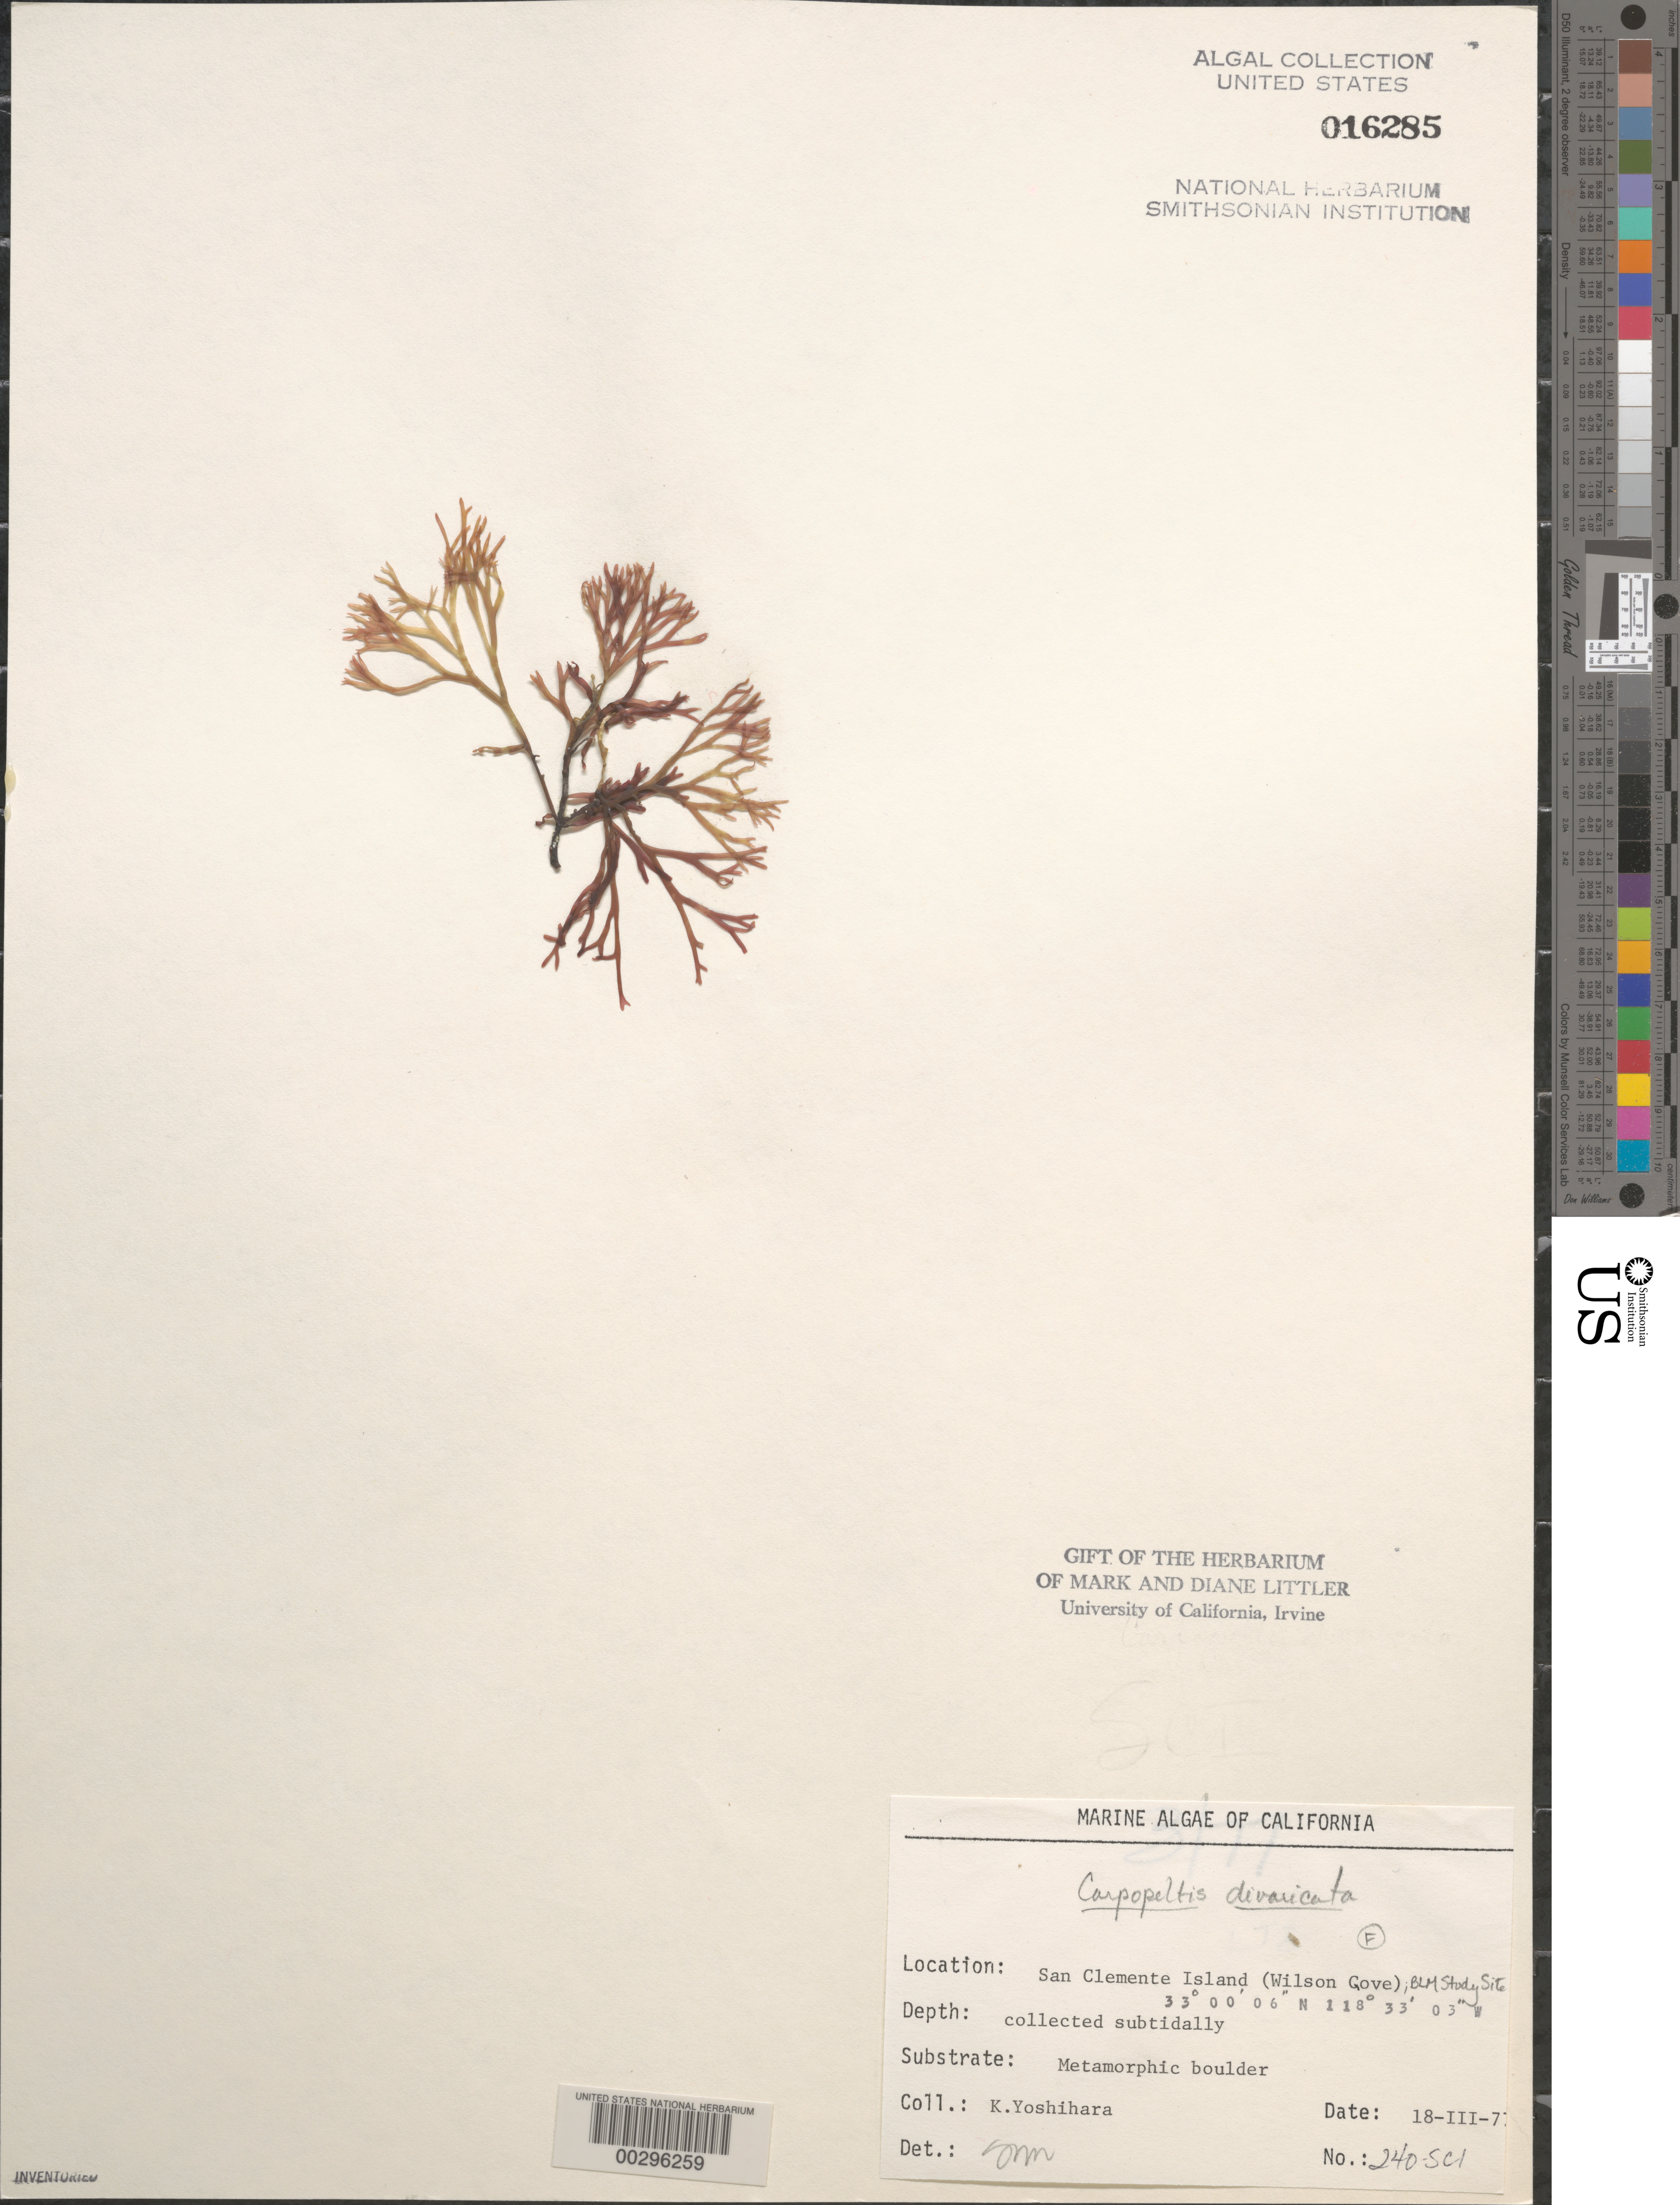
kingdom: Plantae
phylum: Rhodophyta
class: Florideophyceae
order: Halymeniales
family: Halymeniaceae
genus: Grateloupia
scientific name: Grateloupia chiangii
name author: S. Kawaguchi & H.W. Wang in H.W. Wang et al.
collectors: K. Yoshihara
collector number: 240-sci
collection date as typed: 18 Mar 1977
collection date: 1977-03-18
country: United States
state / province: California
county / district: Los Angeles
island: San Clemente Island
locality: Wilson Cove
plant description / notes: BLM-SOCALBIGHT Rocky Intertidal Survey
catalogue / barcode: US 16285